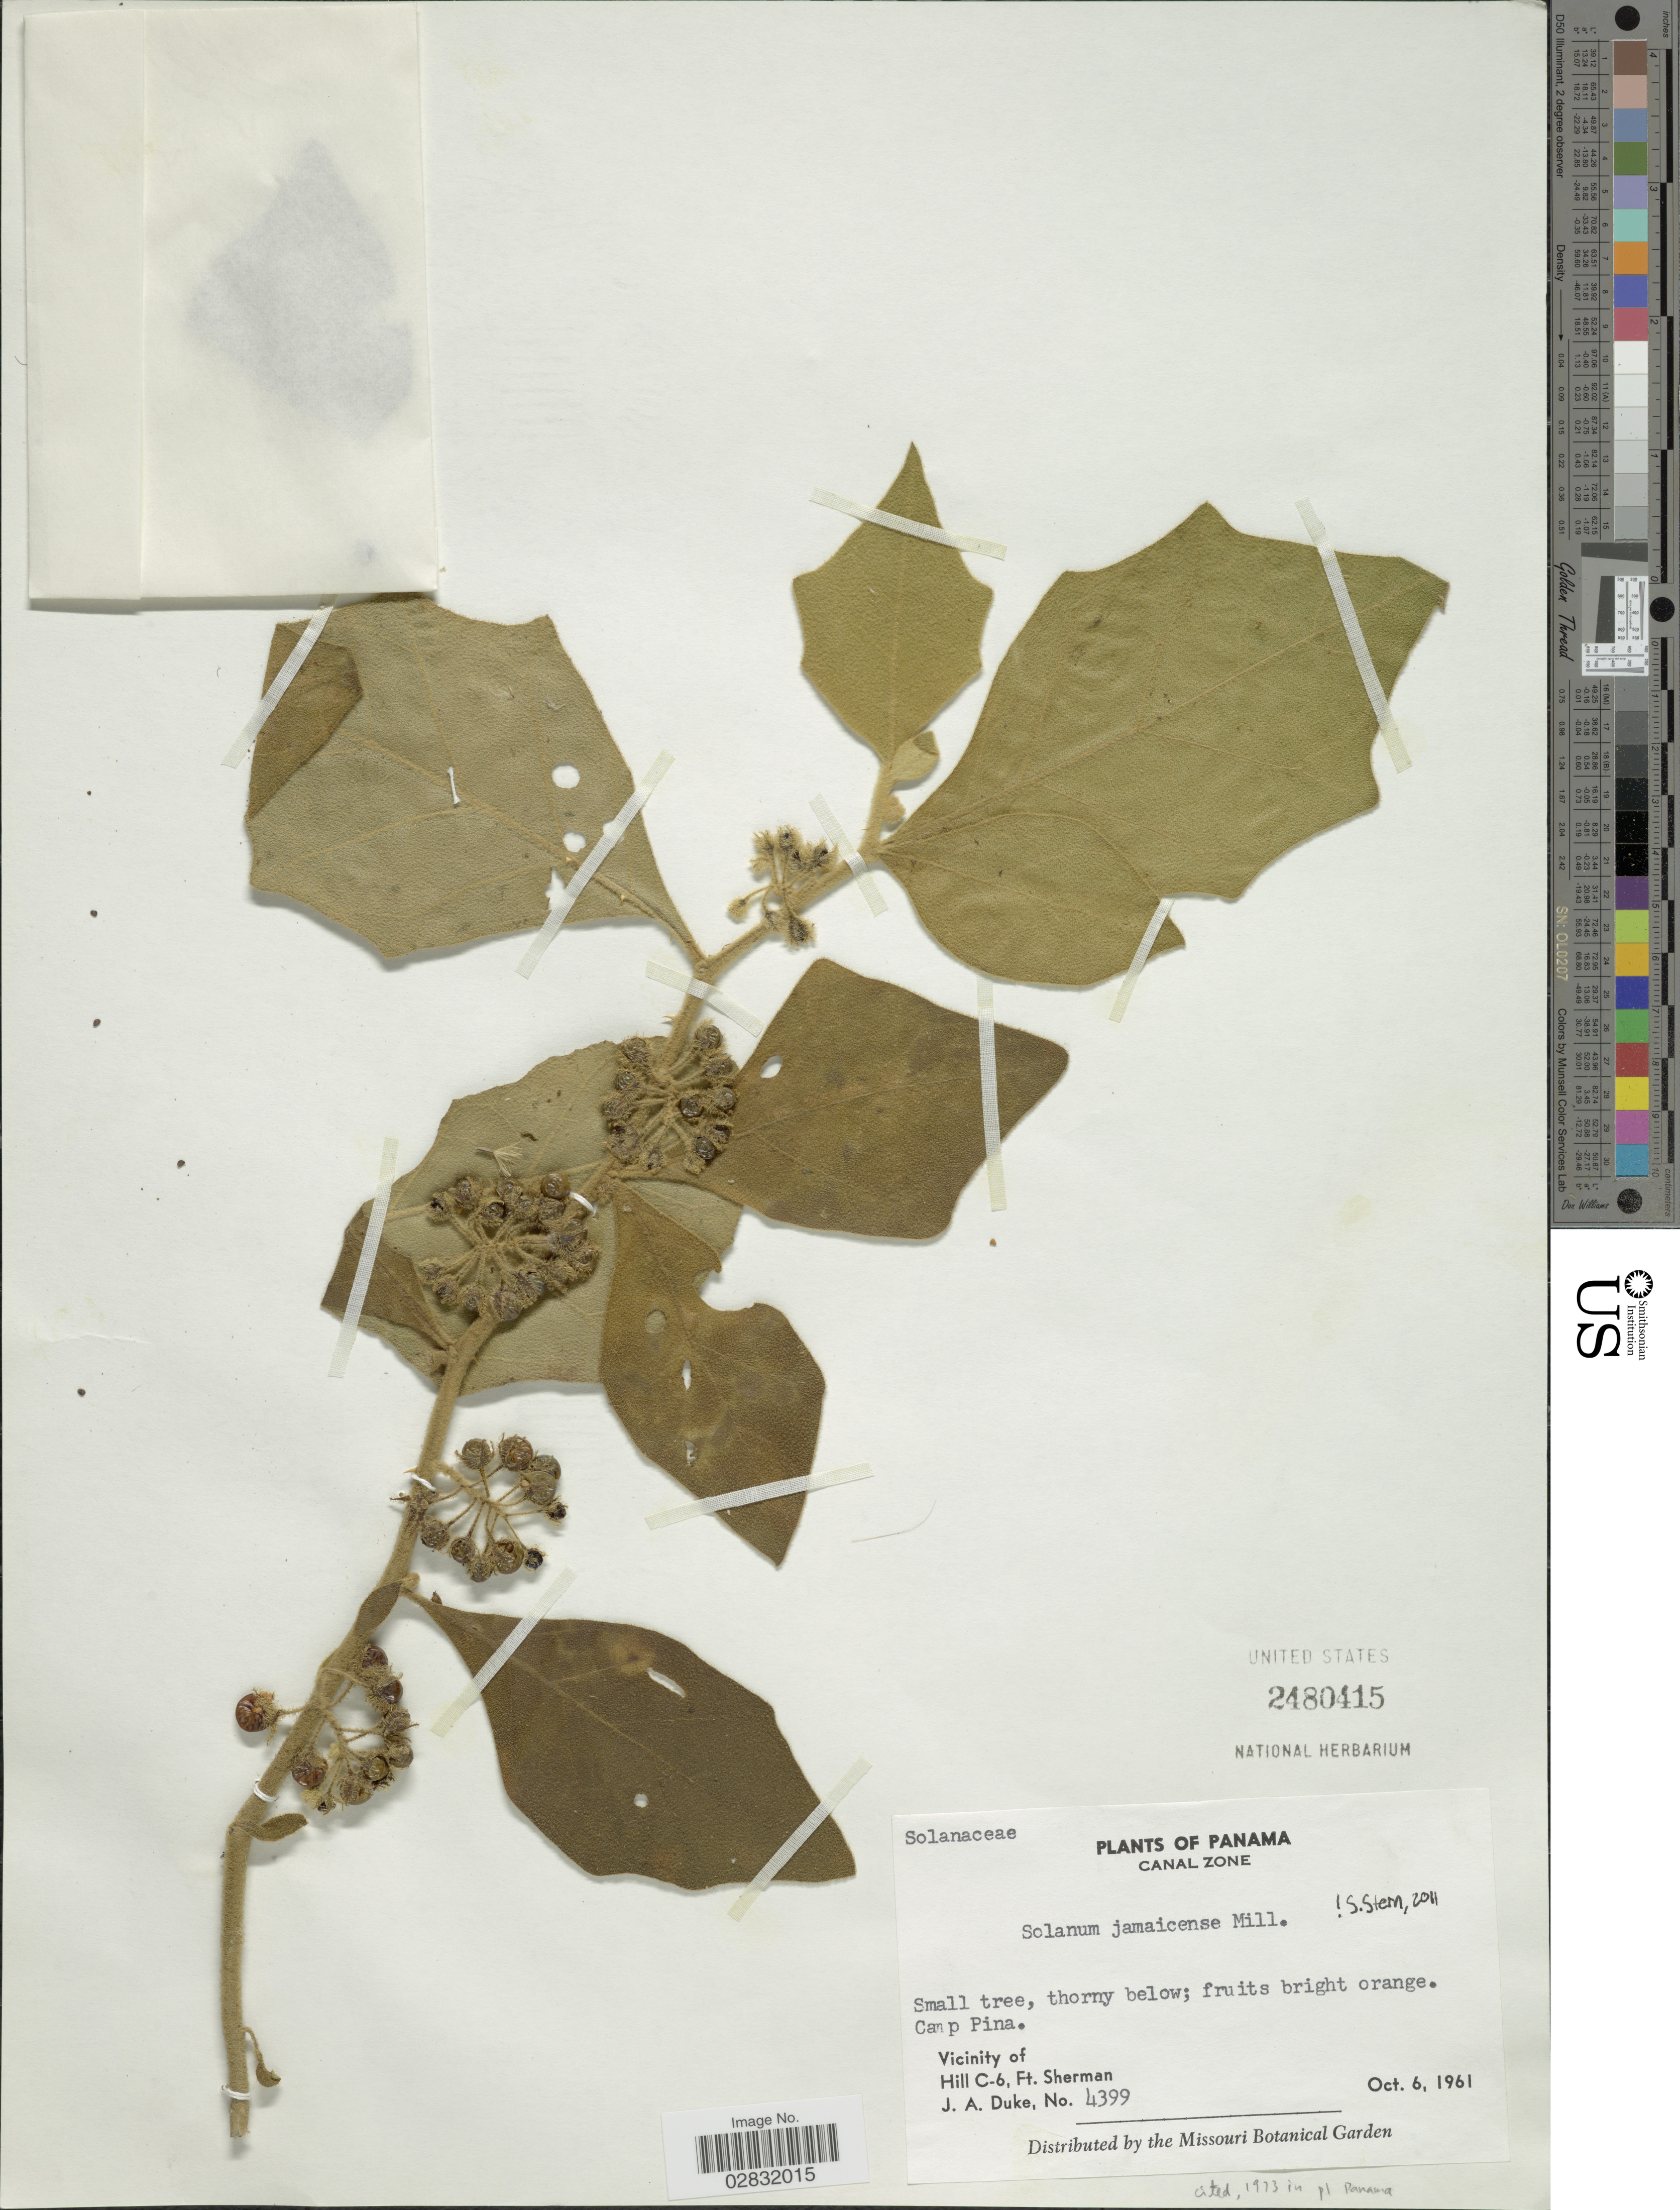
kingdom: Plantae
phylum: Tracheophyta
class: Magnoliopsida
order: Solanales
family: Solanaceae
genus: Solanum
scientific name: Solanum jamaicense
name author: Mill.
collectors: J. A. Duke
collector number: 4399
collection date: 1961-10-06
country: Panama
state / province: Colón / Panamá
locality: Canal Zone. Camp Pina. Vicinity of Hill C-6, Ft. Sherman.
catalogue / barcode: US 2480415